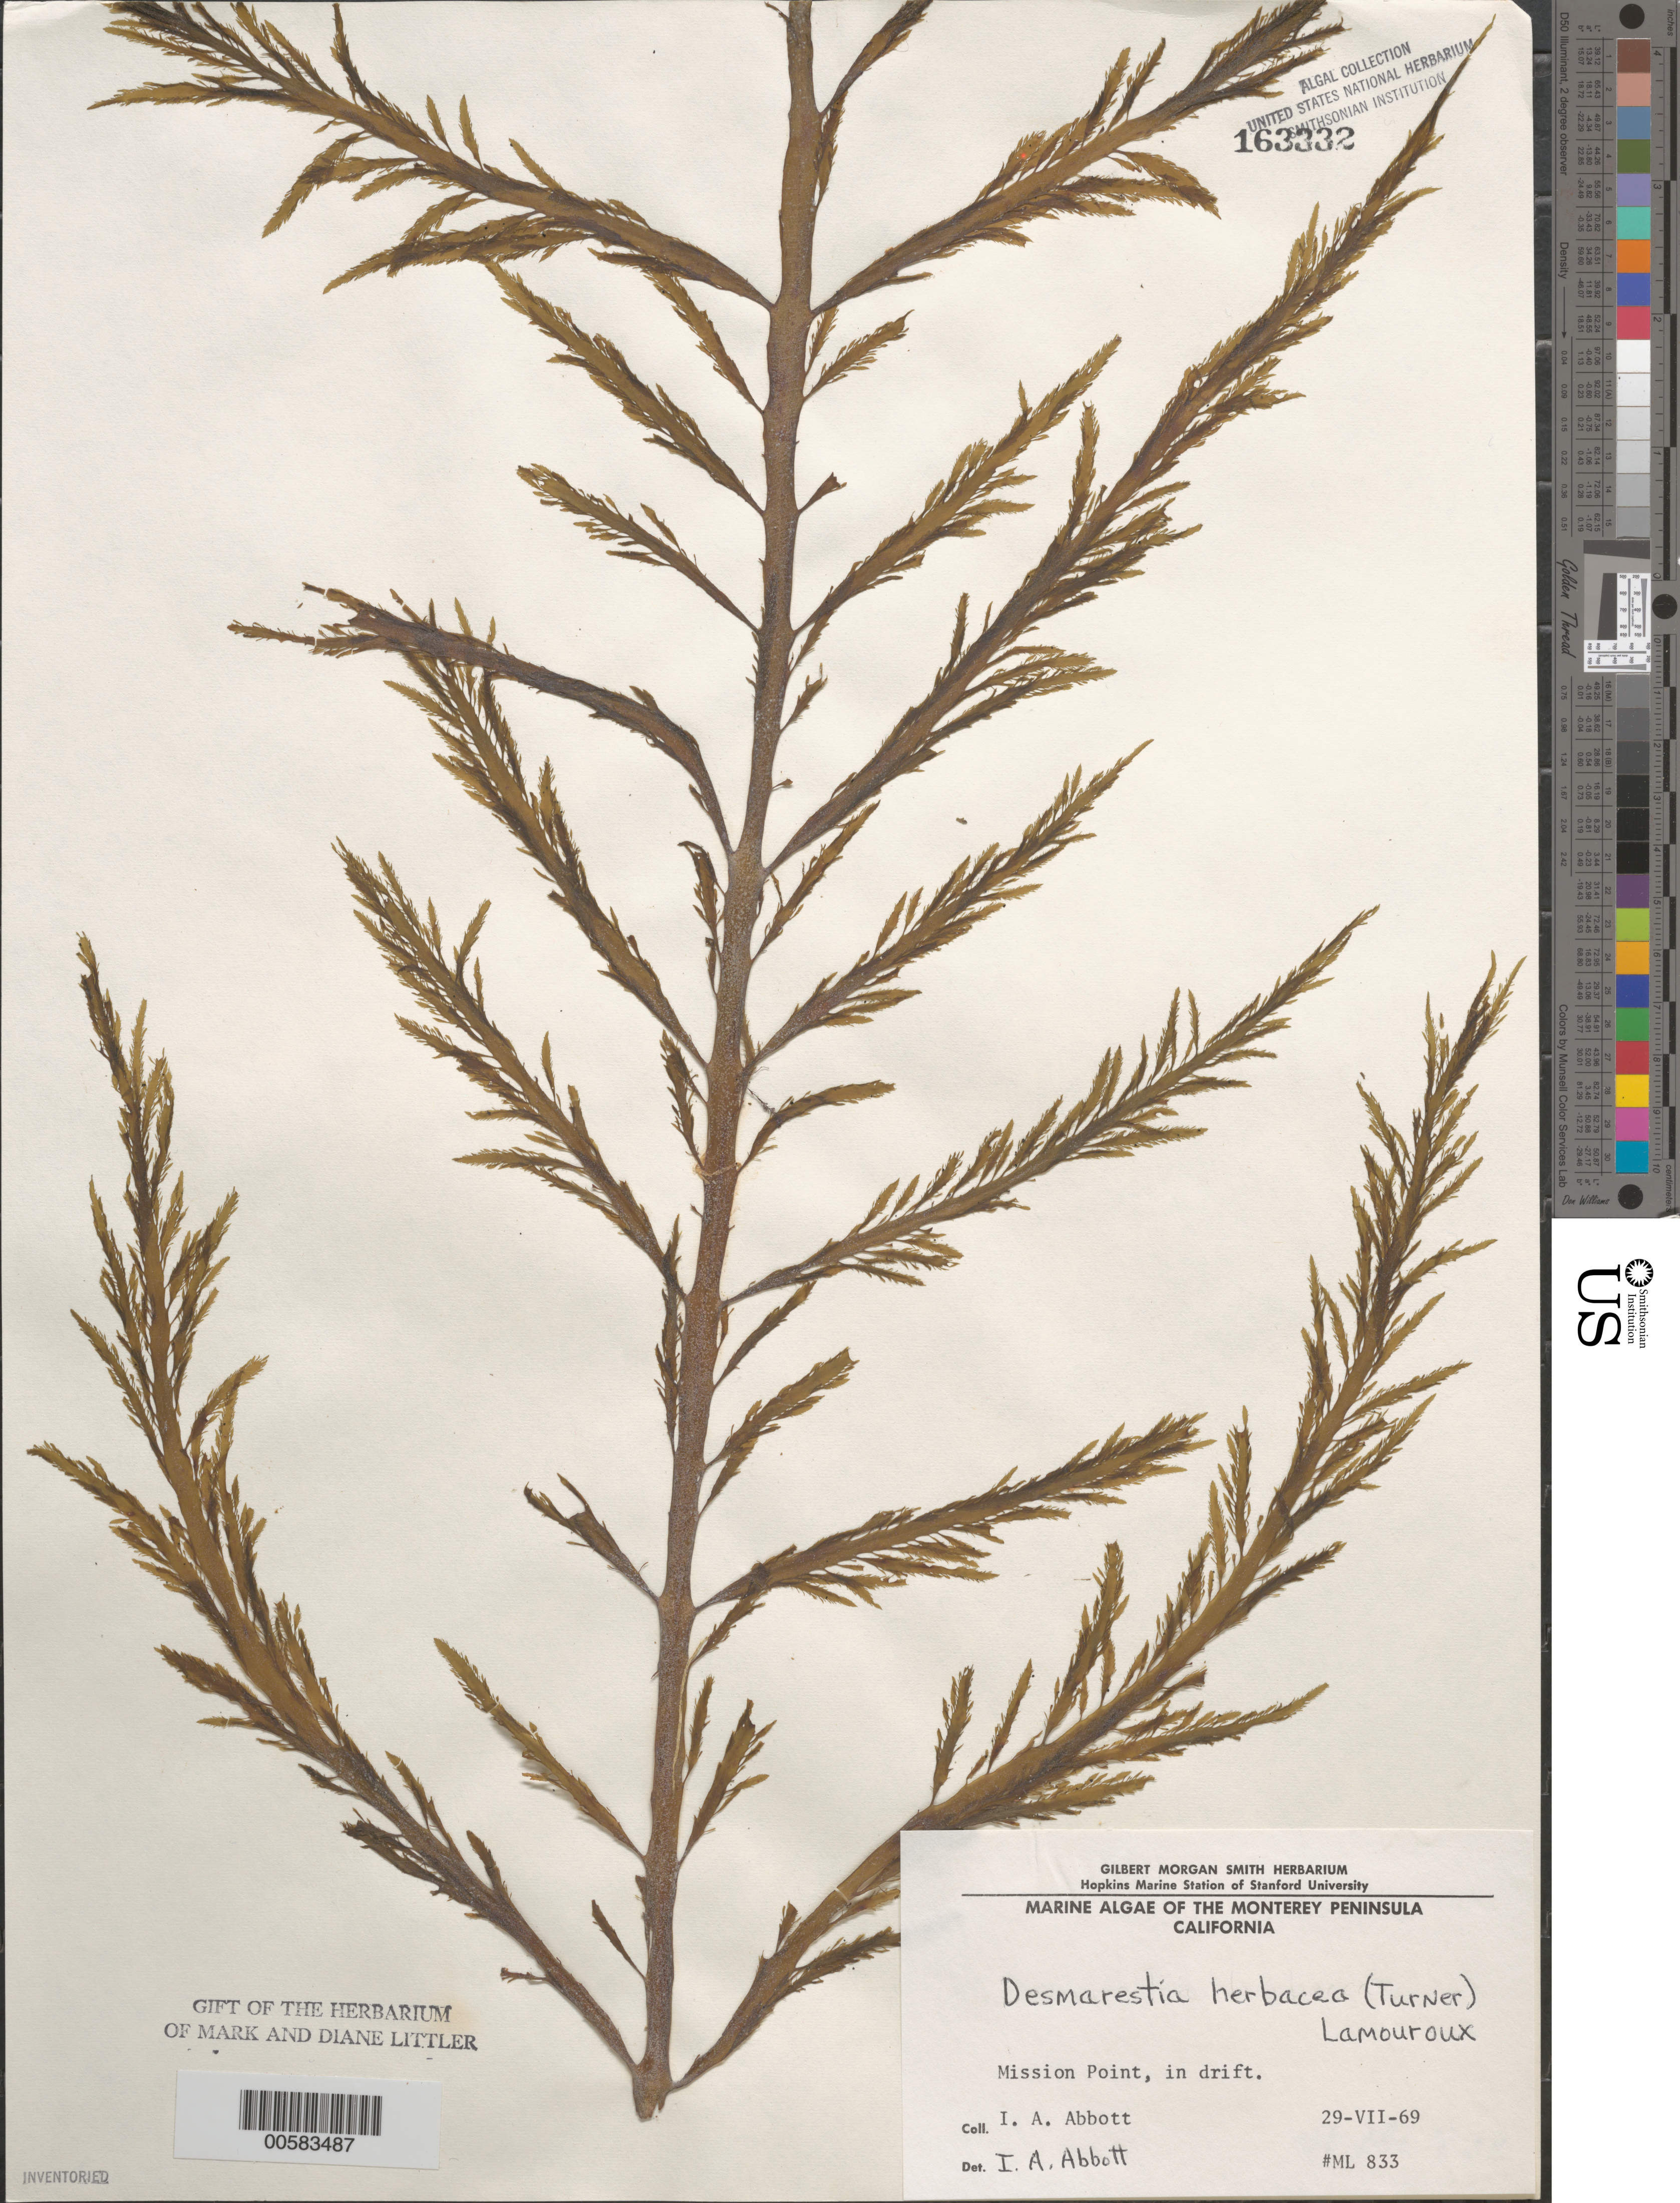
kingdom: Chromista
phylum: Ochrophyta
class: Phaeophyceae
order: Desmarestiales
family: Desmarestiaceae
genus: Desmarestia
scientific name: Desmarestia herbacea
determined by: Abbott, Isabella A.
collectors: I. A. Abbott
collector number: ML 833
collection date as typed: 29 Jul 1969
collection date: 1969-07-29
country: United States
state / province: California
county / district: Monterey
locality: Mission Point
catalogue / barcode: US 163332